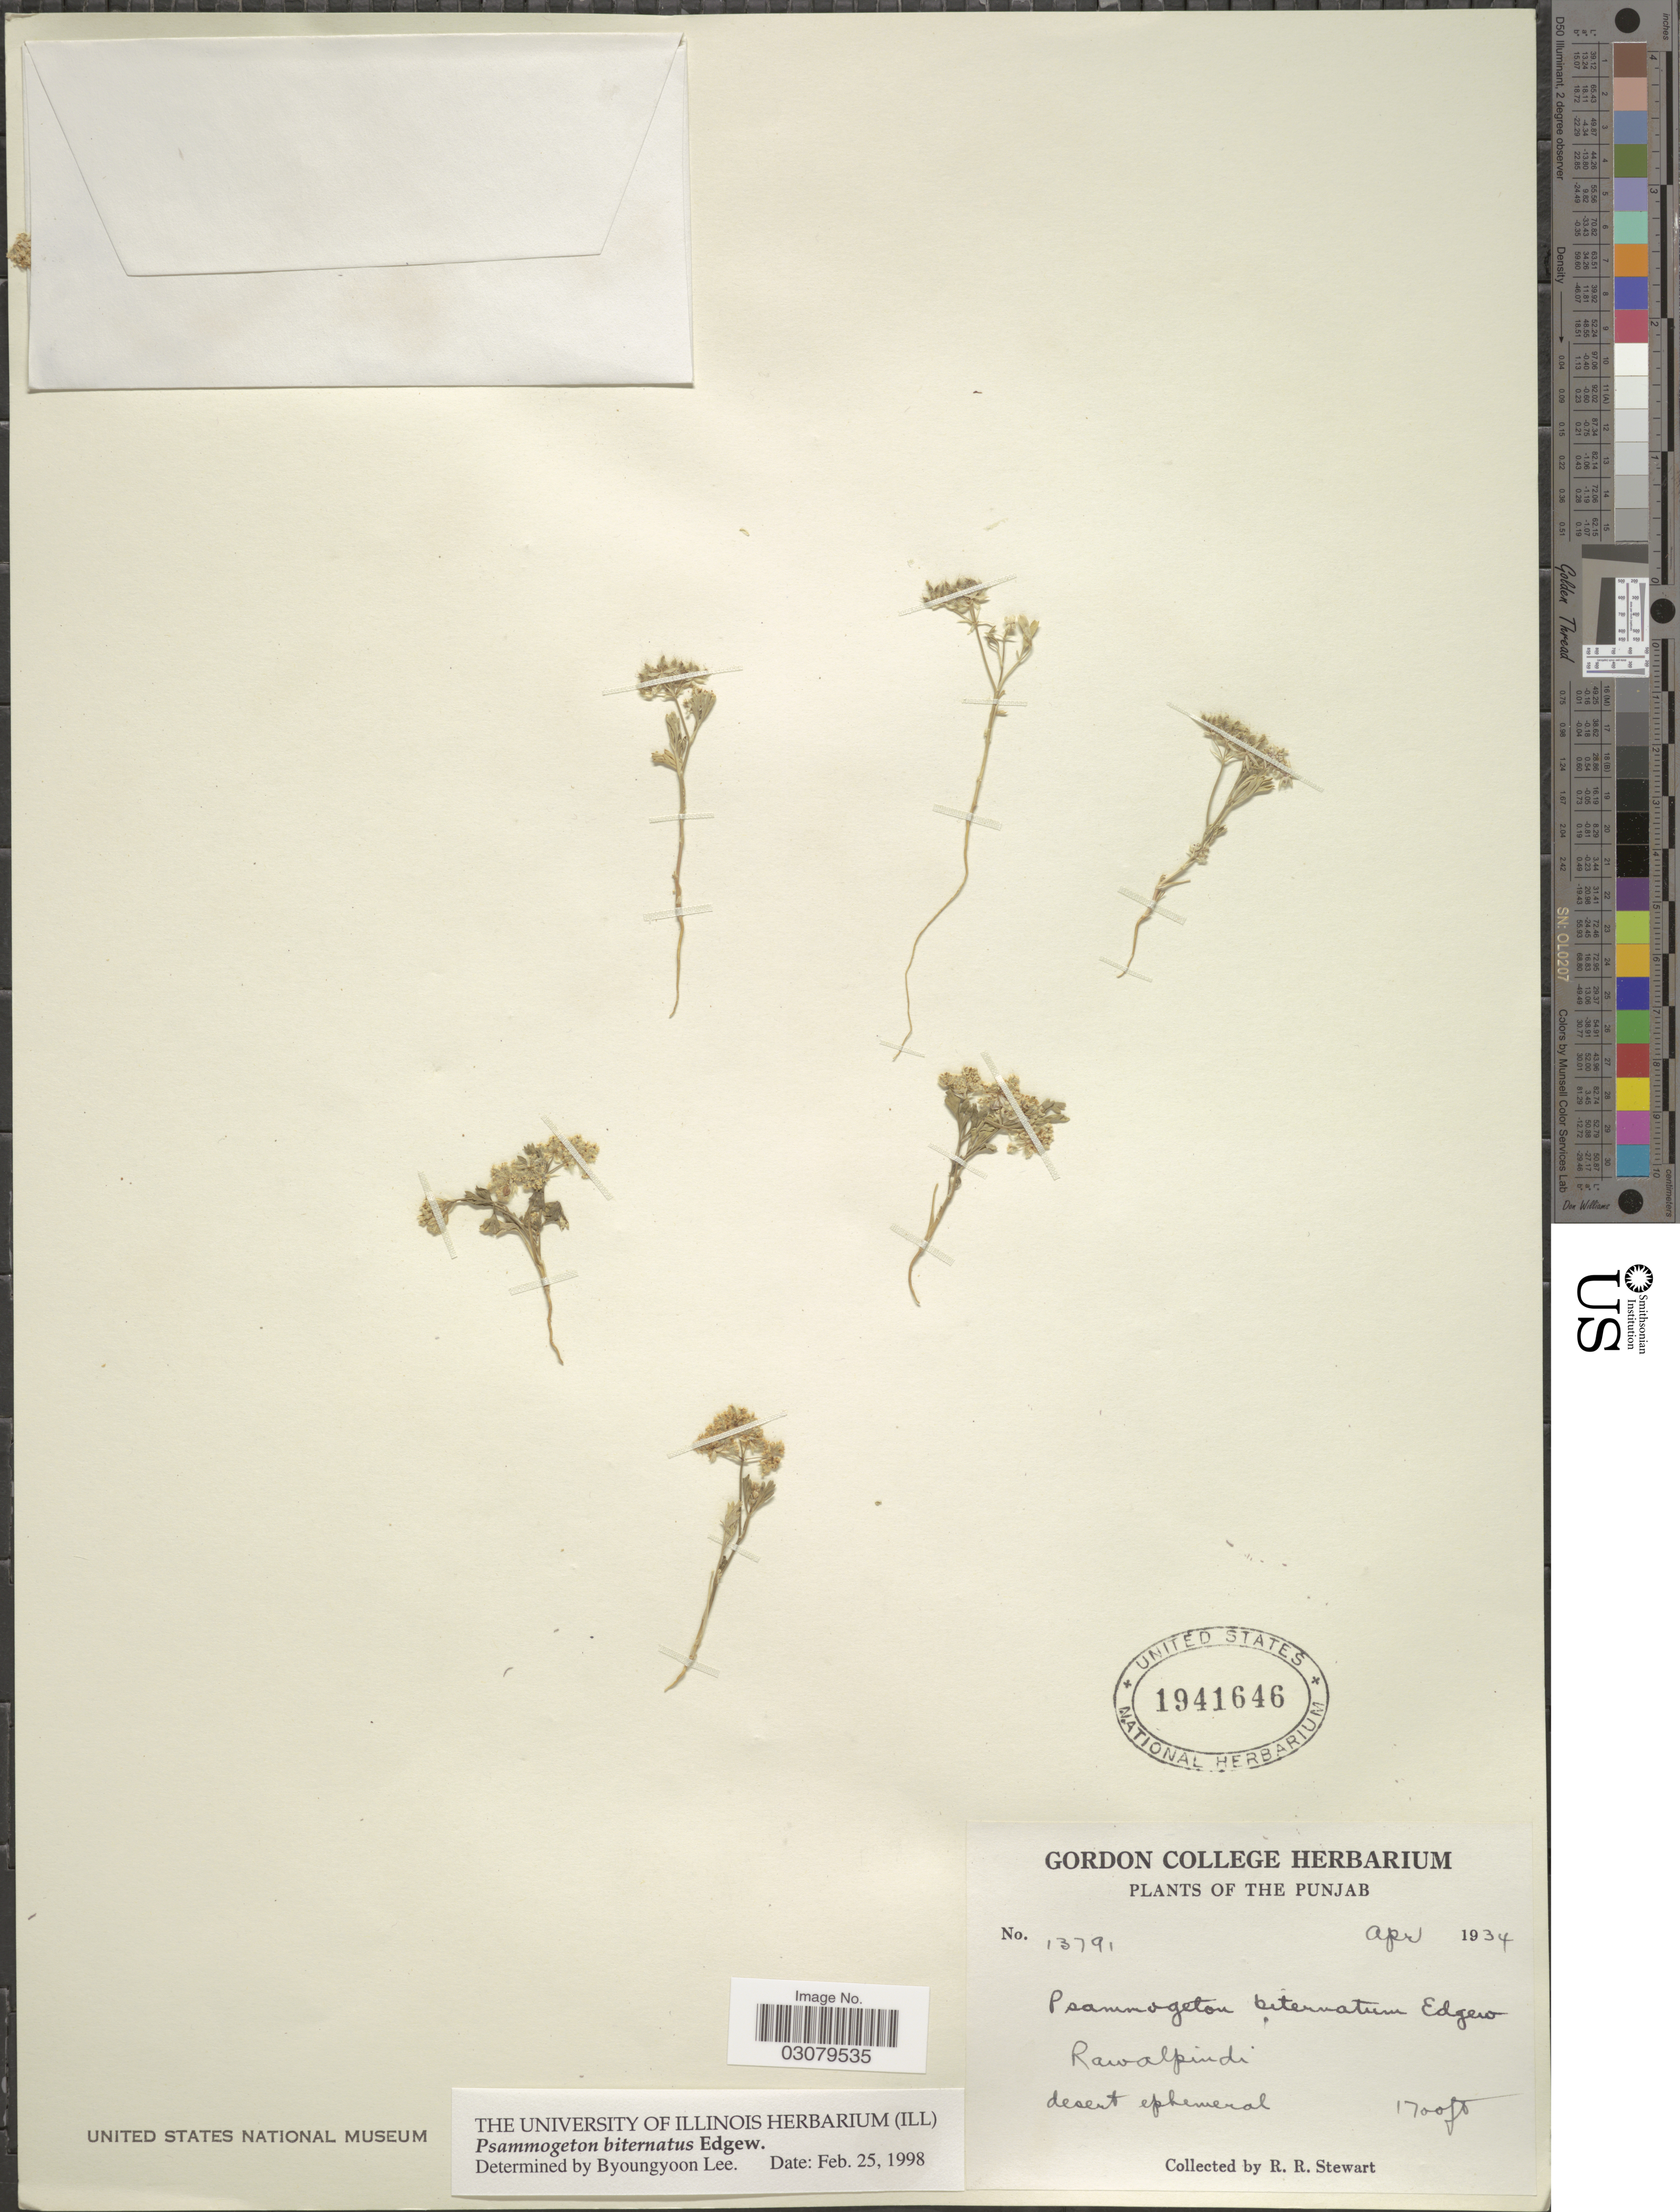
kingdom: Plantae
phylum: Tracheophyta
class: Magnoliopsida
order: Apiales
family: Apiaceae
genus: Psammogeton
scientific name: Psammogeton biternatum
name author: Edgew.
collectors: R. Stewart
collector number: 13791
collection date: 1934-04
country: Pakistan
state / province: Punjab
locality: Rawalpindi.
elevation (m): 518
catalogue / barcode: US 1941646